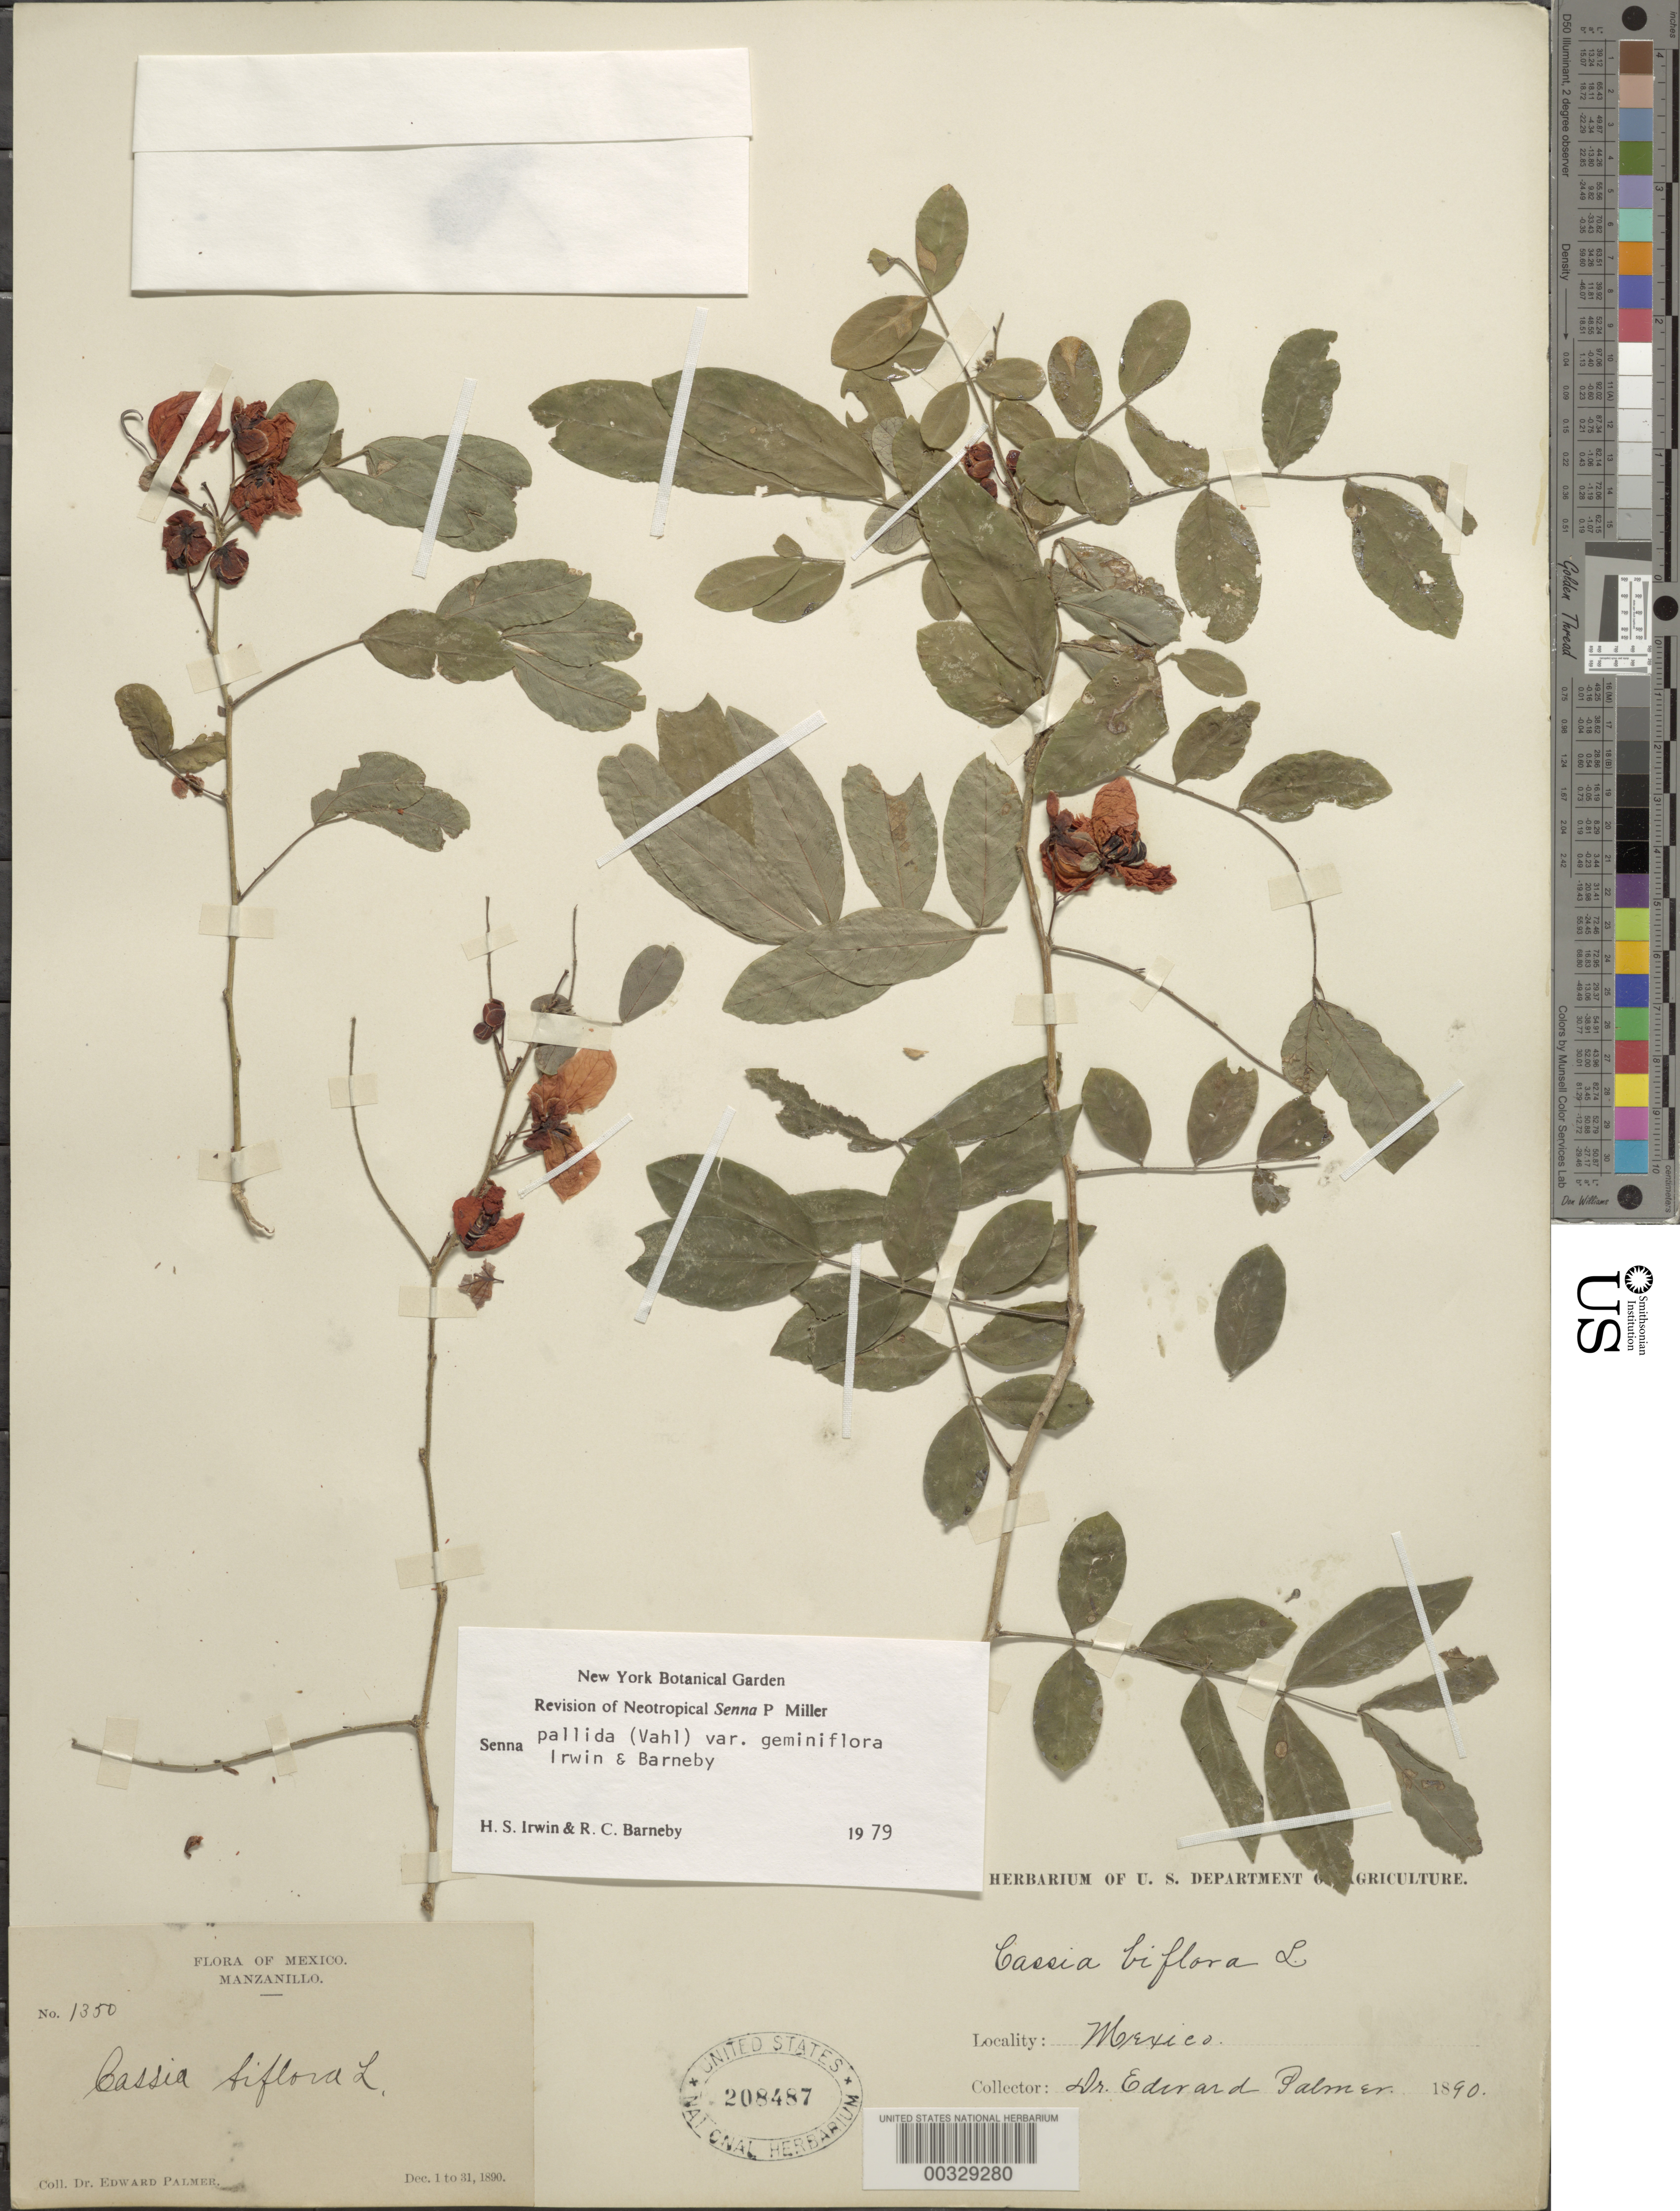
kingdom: Plantae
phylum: Tracheophyta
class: Magnoliopsida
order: Fabales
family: Fabaceae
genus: Senna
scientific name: Senna pallida var. geminiflora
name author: H.S. Irwin & Barneby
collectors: E. Palmer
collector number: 1350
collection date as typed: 01 Dec 1890 to 31 Dec 1890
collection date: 1890-12-01/1890-12-31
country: Mexico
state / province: Colima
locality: Manzanillo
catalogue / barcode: US 208487